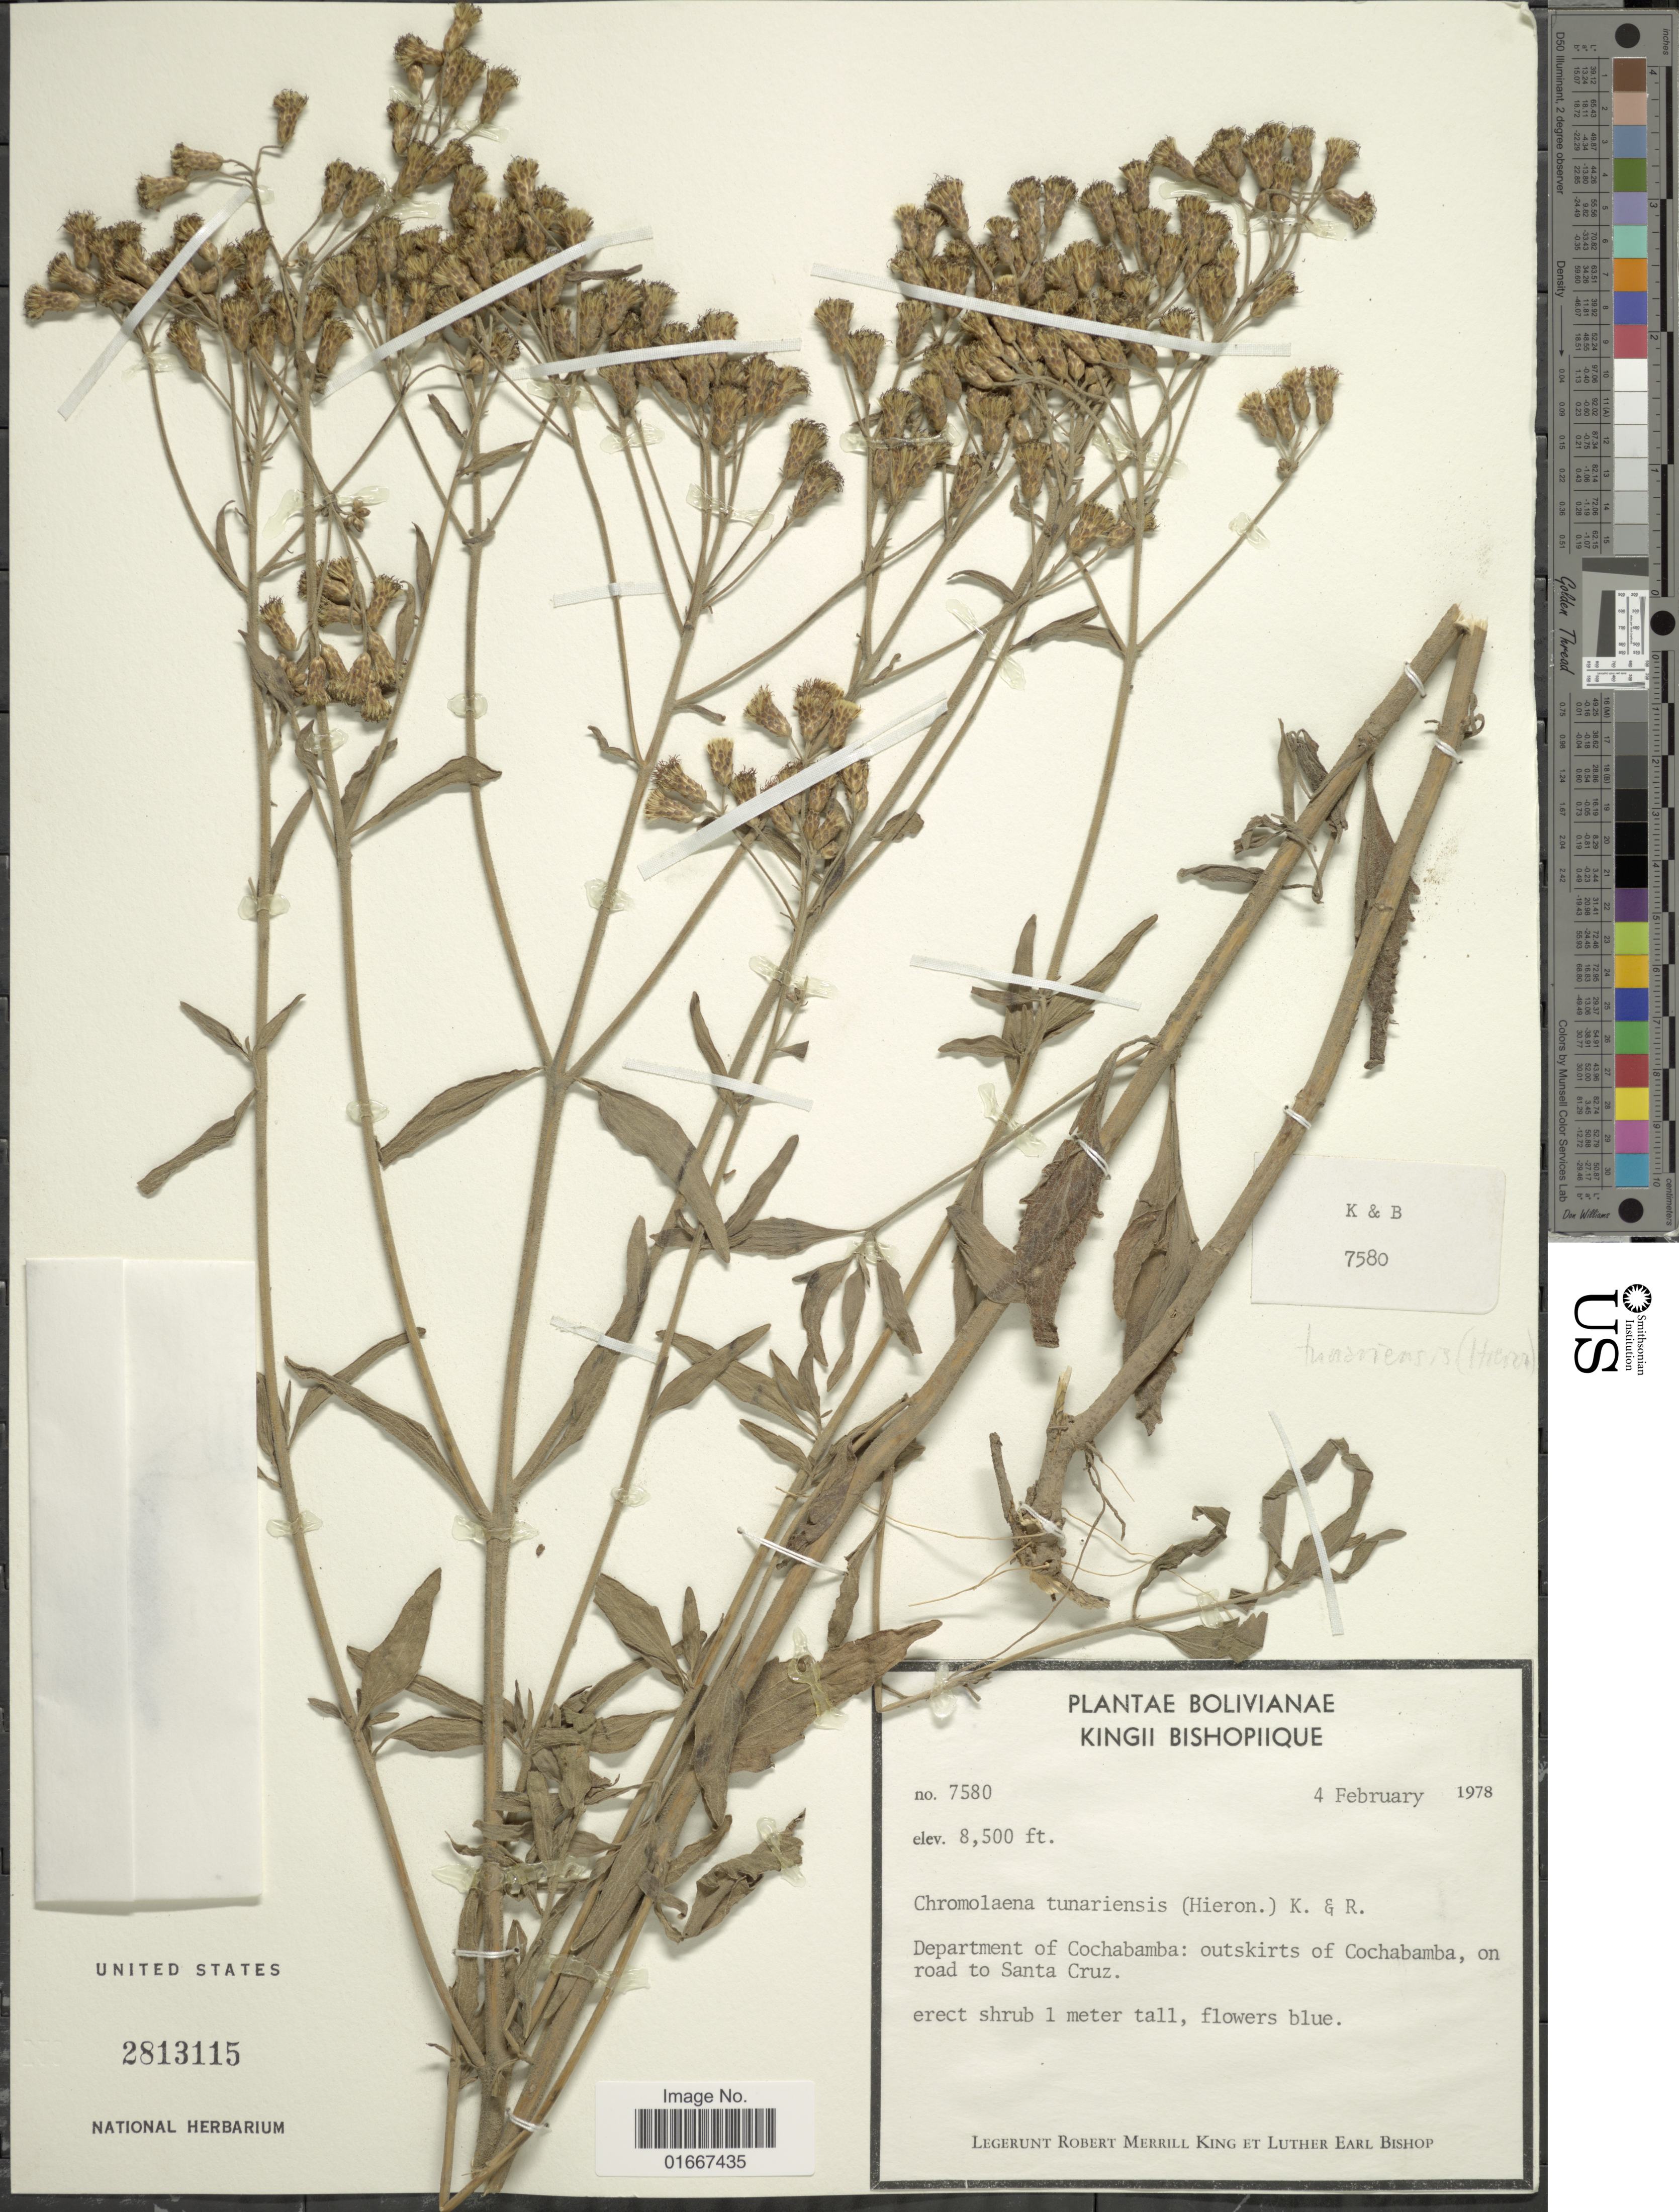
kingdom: Plantae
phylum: Tracheophyta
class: Magnoliopsida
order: Asterales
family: Asteraceae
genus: Chromolaena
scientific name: Chromolaena tunariensis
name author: (Hieron.) R.M. King & H. Rob.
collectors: R. M. King & L. E. Bishop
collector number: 7580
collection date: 1978-02-04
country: Bolivia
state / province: Cochabamba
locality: Outskirts of Cochabamba, on road to Santa Cruz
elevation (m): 2591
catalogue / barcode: US 2813115